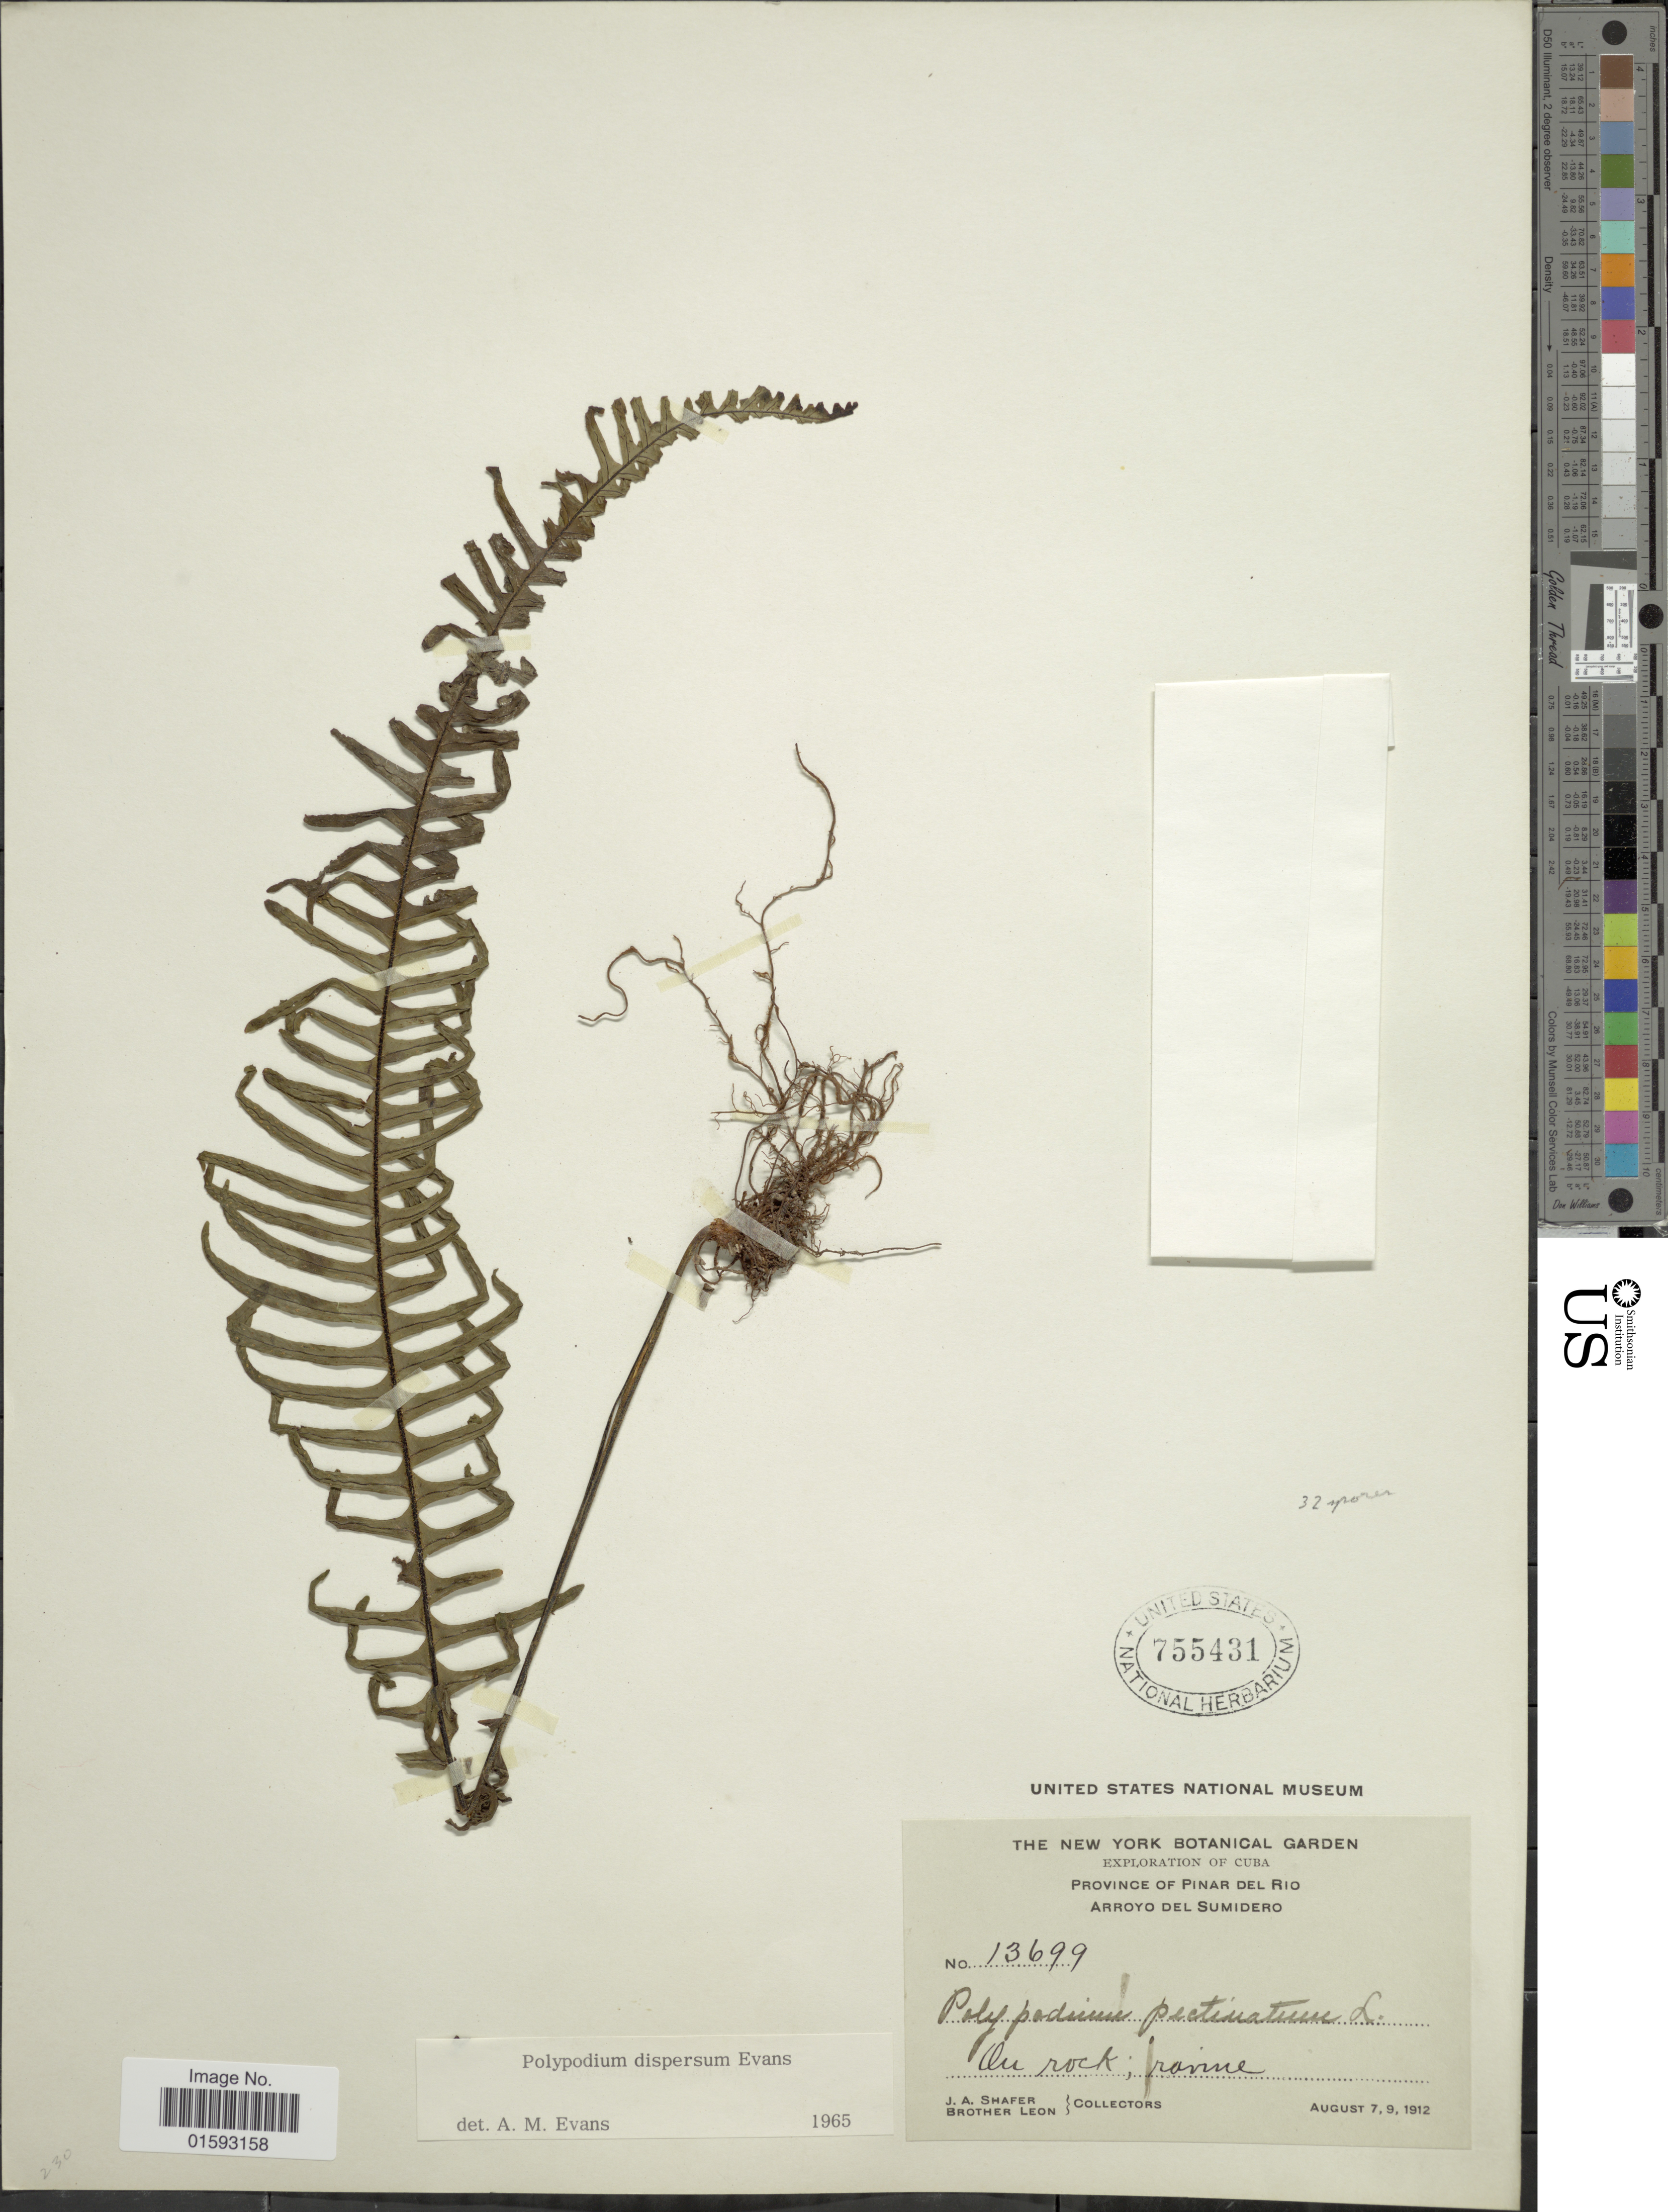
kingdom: Plantae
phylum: Tracheophyta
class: Polypodiopsida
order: Polypodiales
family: Polypodiaceae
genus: Pecluma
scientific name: Pecluma dispersa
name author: (A.M. Evans) M.G. Price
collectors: J. A. Shafer & Bro. León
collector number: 13699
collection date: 1912-08-07/1912-08-09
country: Cuba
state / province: Pinar del Río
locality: Arroyo del Sumidero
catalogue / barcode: US 755431